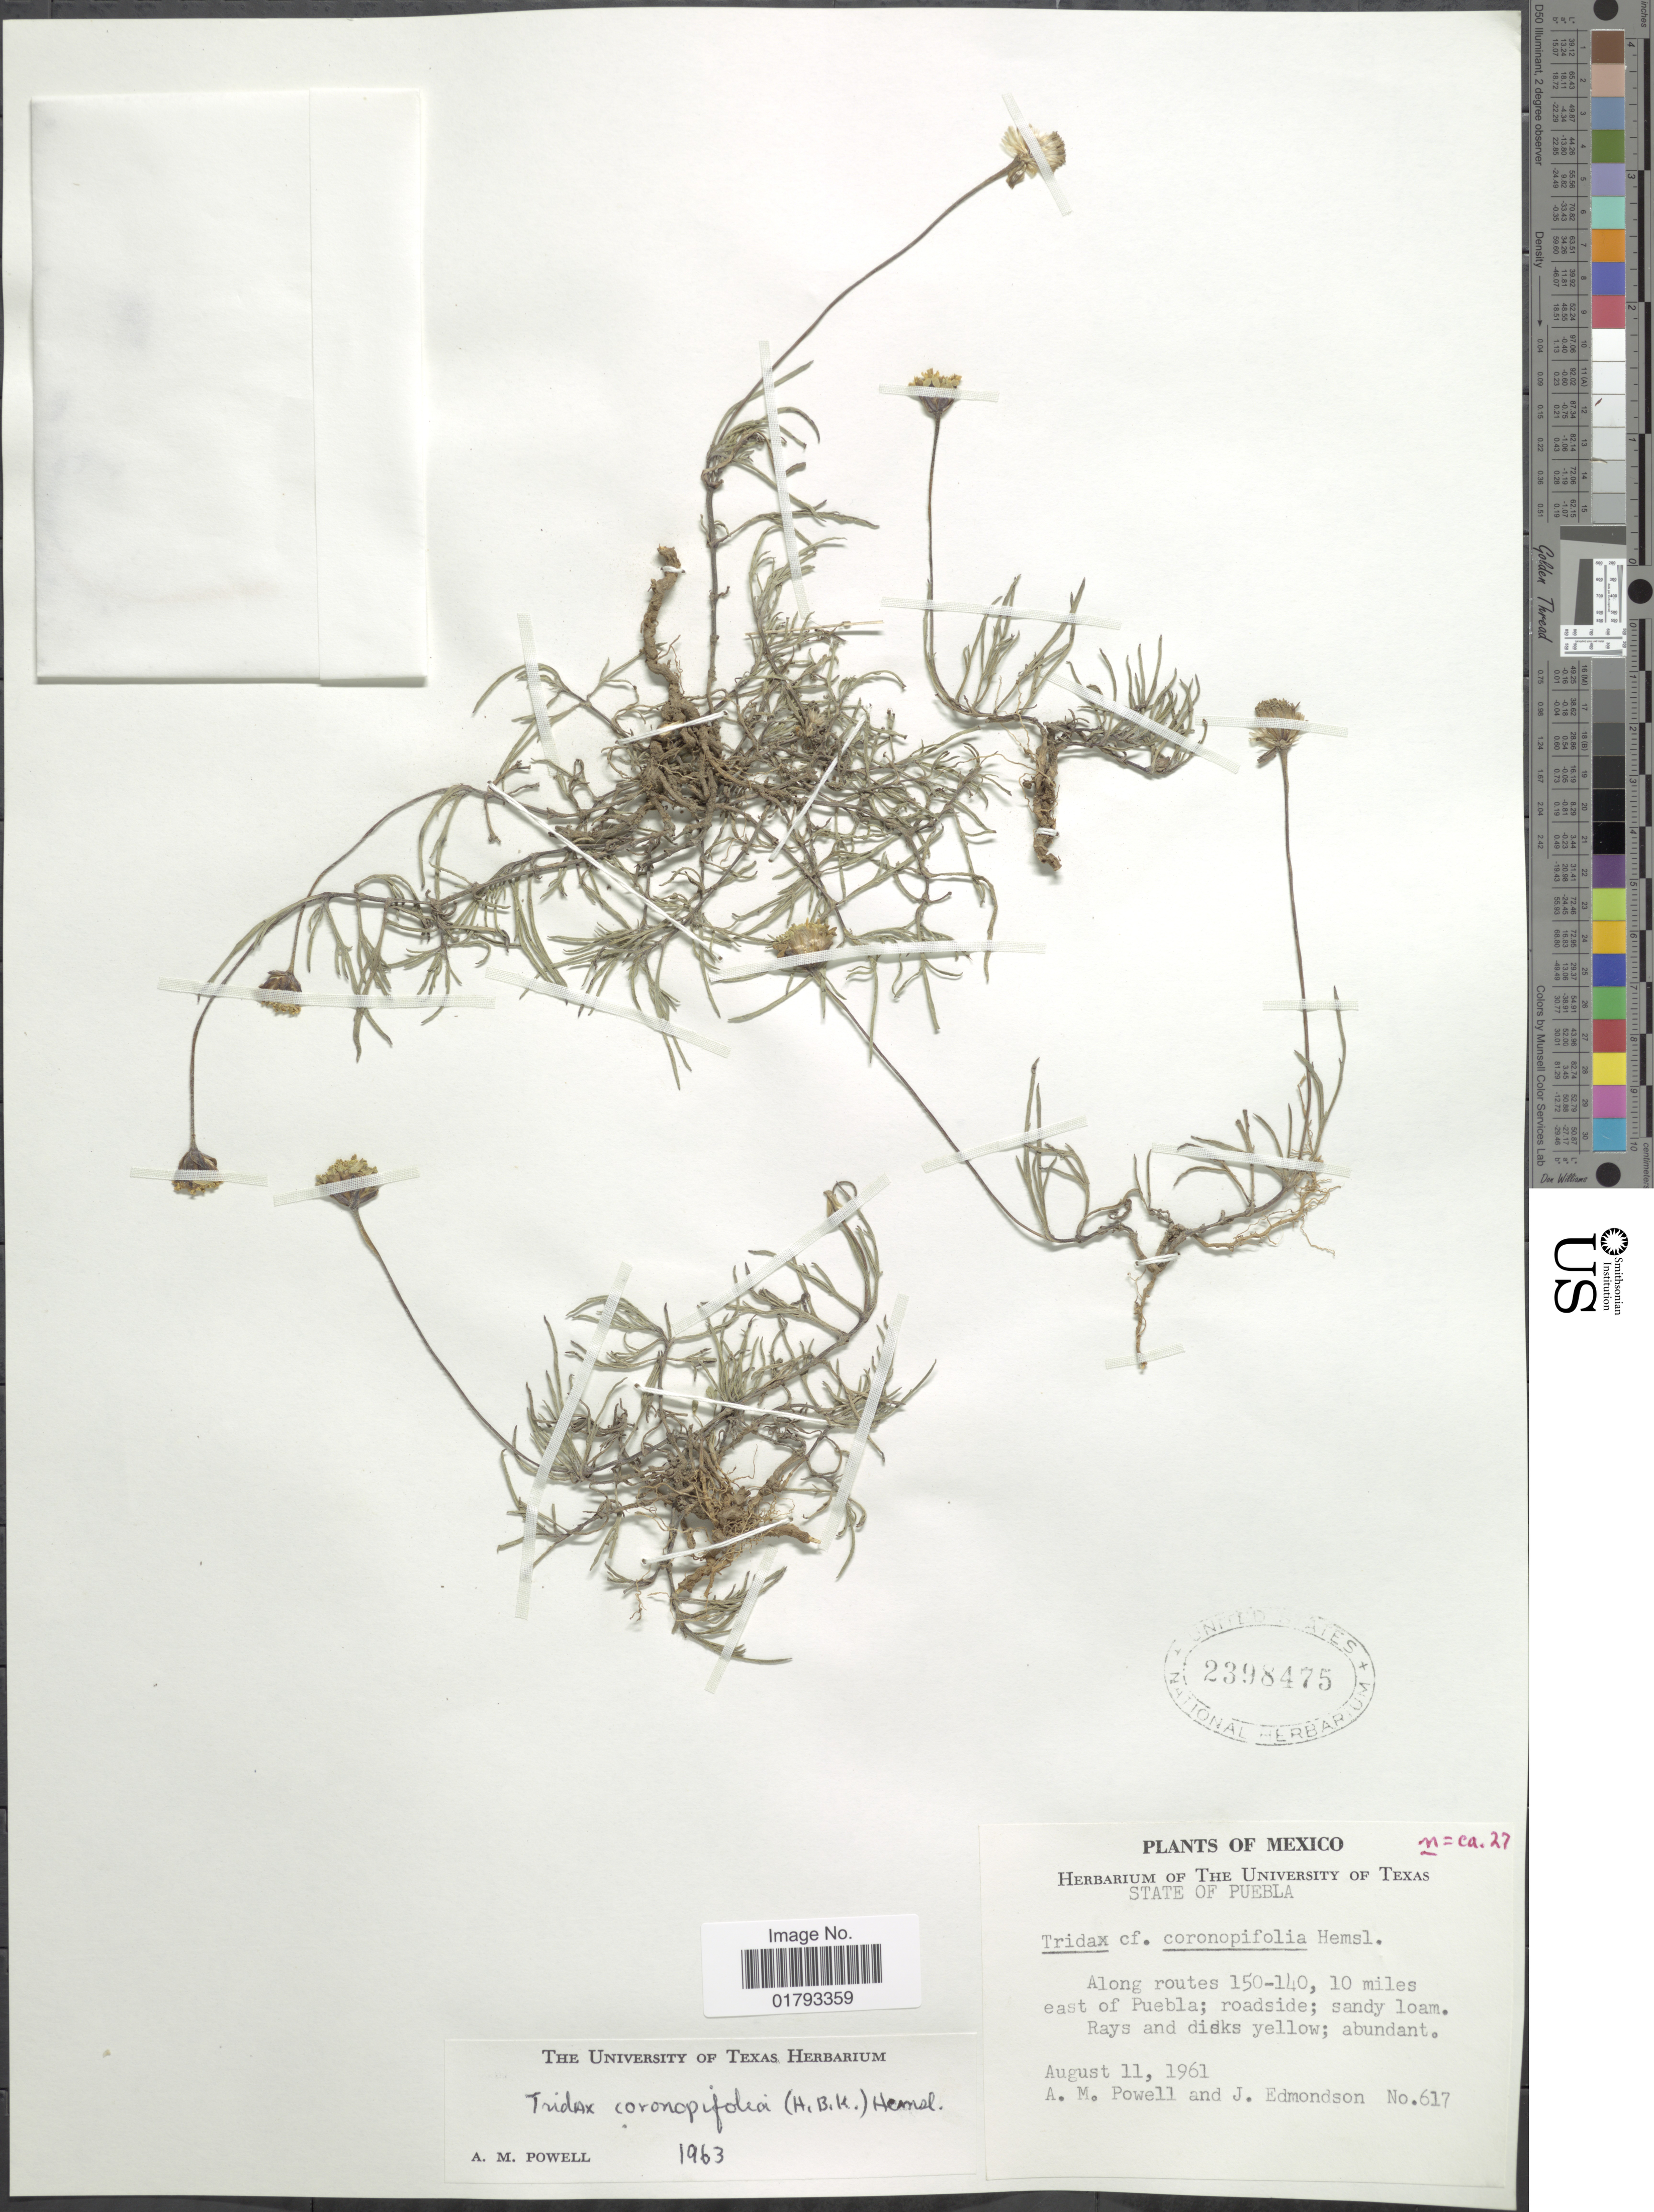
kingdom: Plantae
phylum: Tracheophyta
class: Magnoliopsida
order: Asterales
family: Asteraceae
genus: Tridax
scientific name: Tridax coronopifolia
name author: (Kunth) Hemsl.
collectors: A. M. Powell & J. Edmondson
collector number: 617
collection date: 1961-08-11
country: Mexico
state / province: Puebla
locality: State of Puebla. Along routes 150-140, 10 miles east of Puebla.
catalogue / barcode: US 2398475